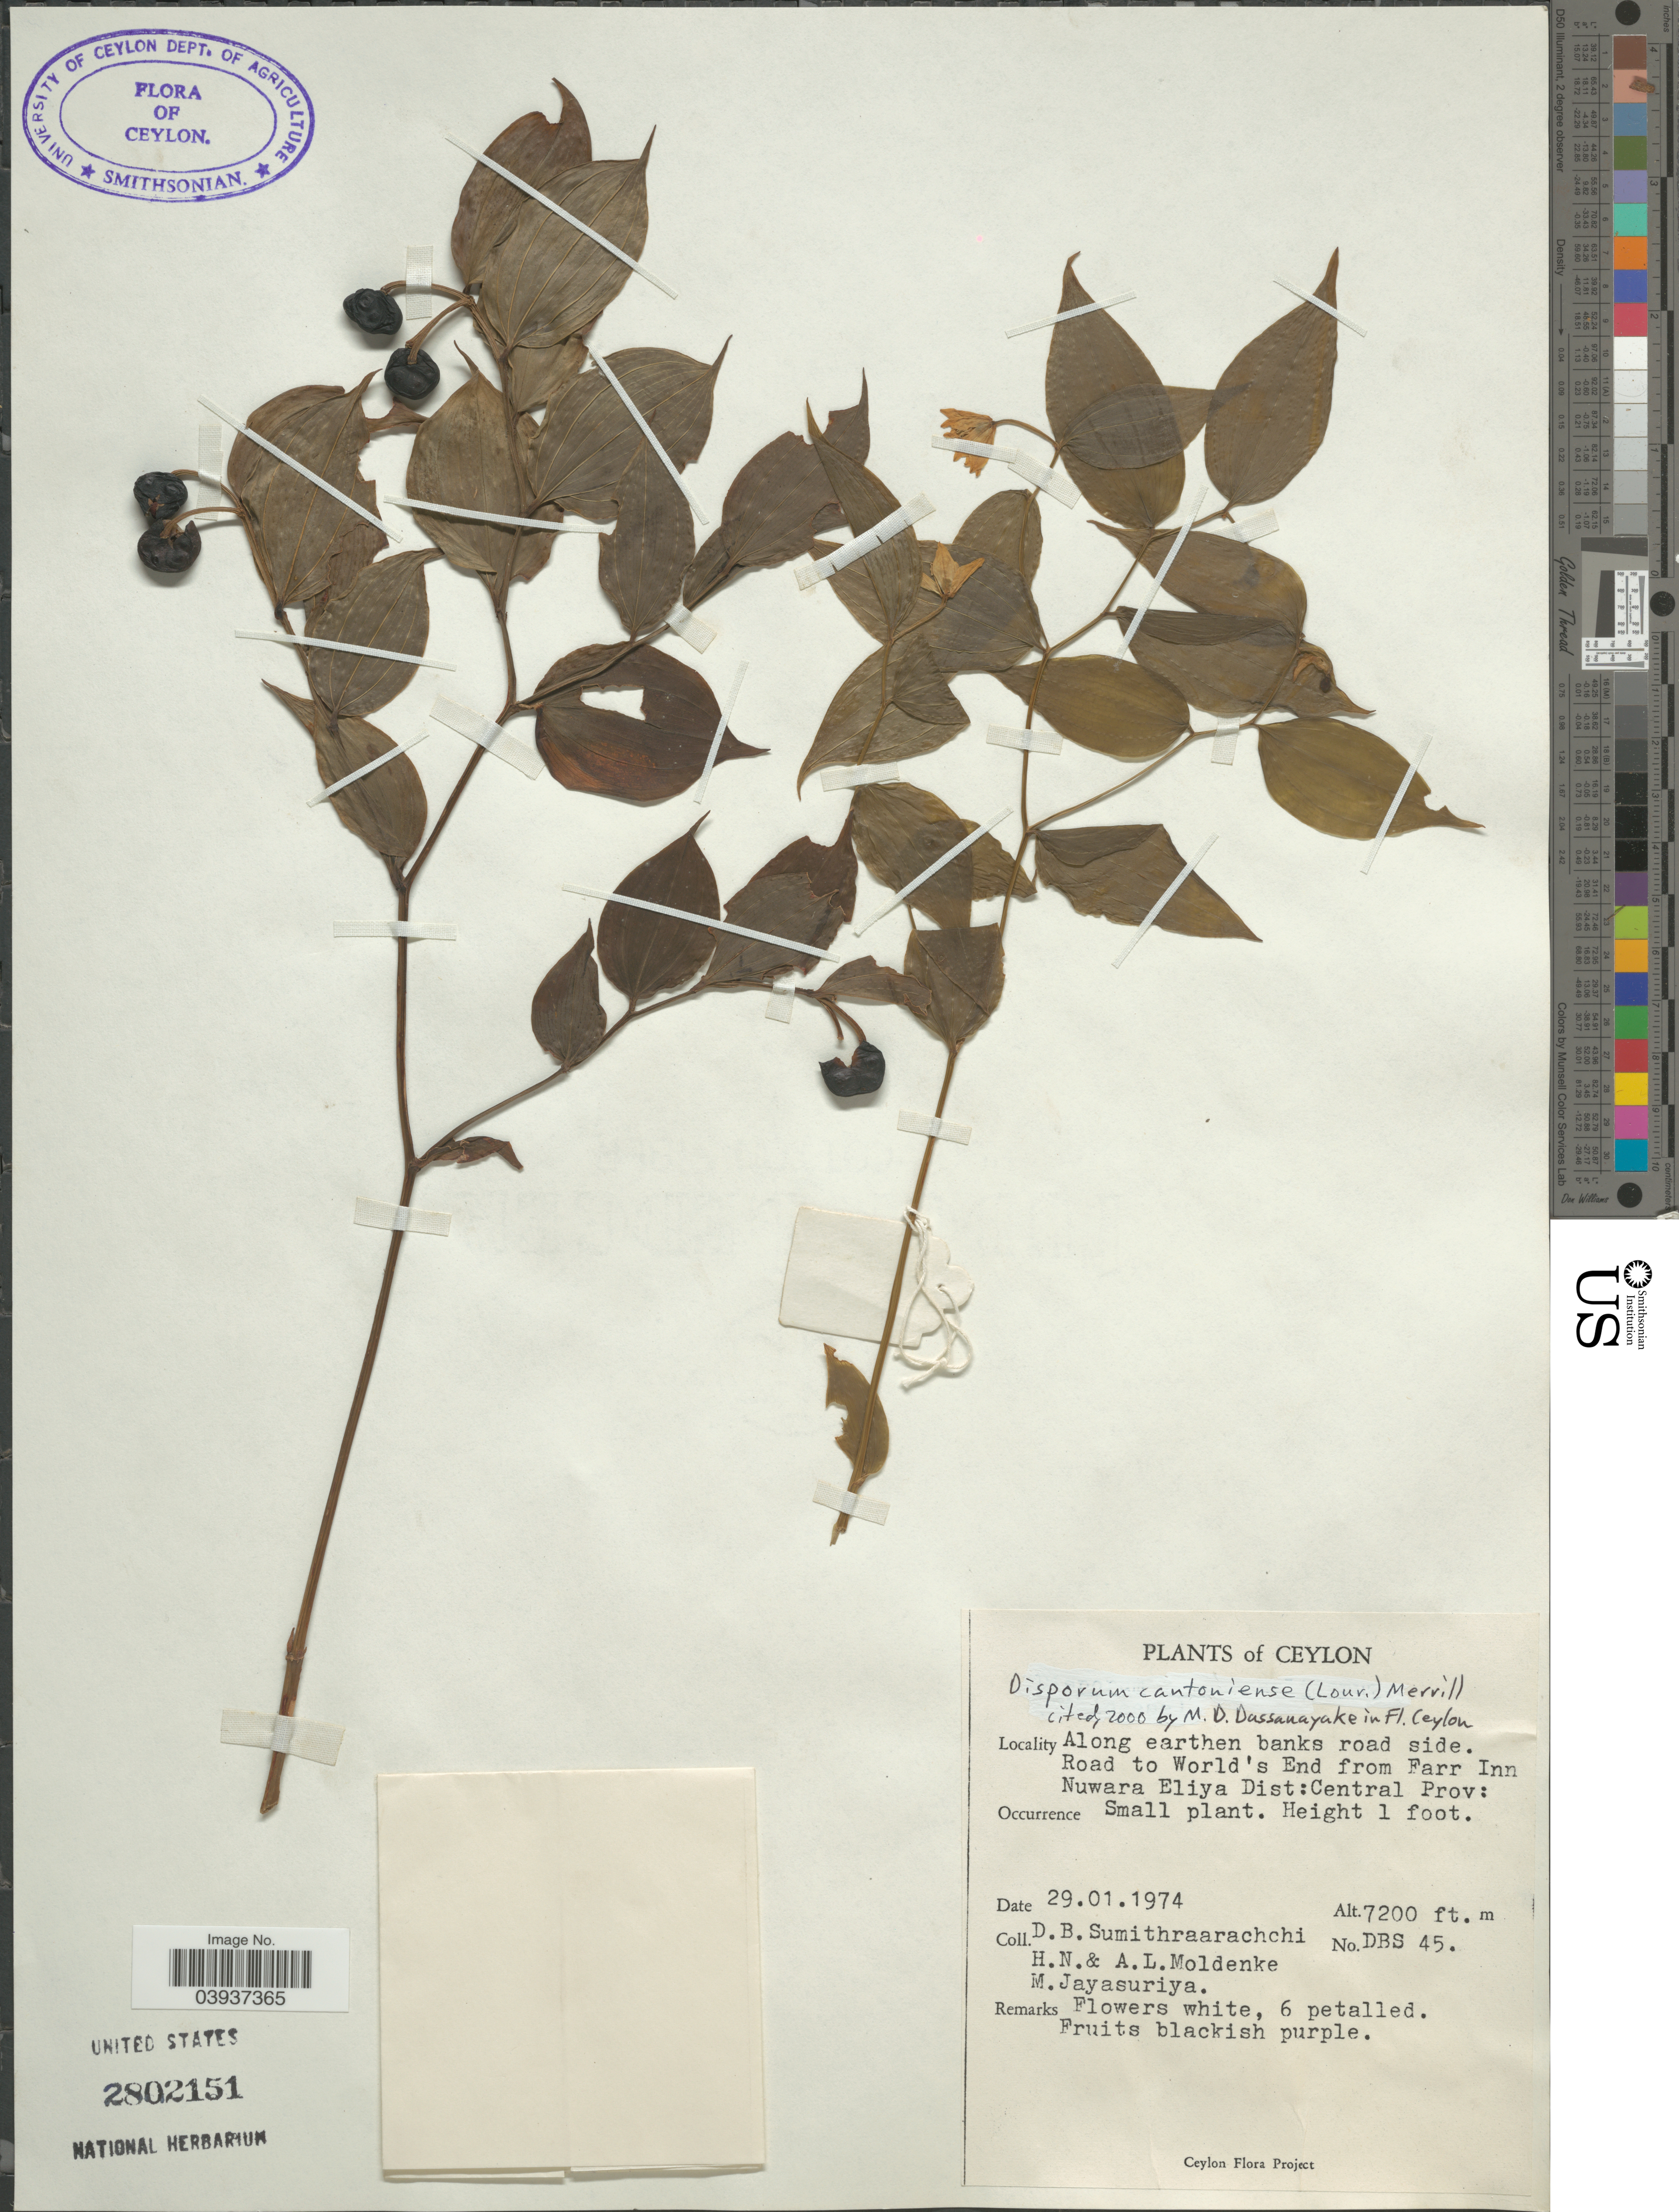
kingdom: Plantae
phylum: Tracheophyta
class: Liliopsida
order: Liliales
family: Colchicaceae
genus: Disporum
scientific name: Disporum cantoniense var. cantoniense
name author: (Lour.) Merr.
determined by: Strong, Mark T., (BOT), Smithsonian Institution - National Museum of Natural History (UNITED STATES)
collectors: D. B. Sumithraarachchi, H. N. Moldenke, A. L. Moldenke & M. Jayasuria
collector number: DBS45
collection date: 1974-01-29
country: Sri Lanka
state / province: Central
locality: Ceylon. Along earthen banks road side. Road to World's End from Farr Inn. Nuwara Eliya Dist.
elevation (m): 2195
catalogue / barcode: US 2802151